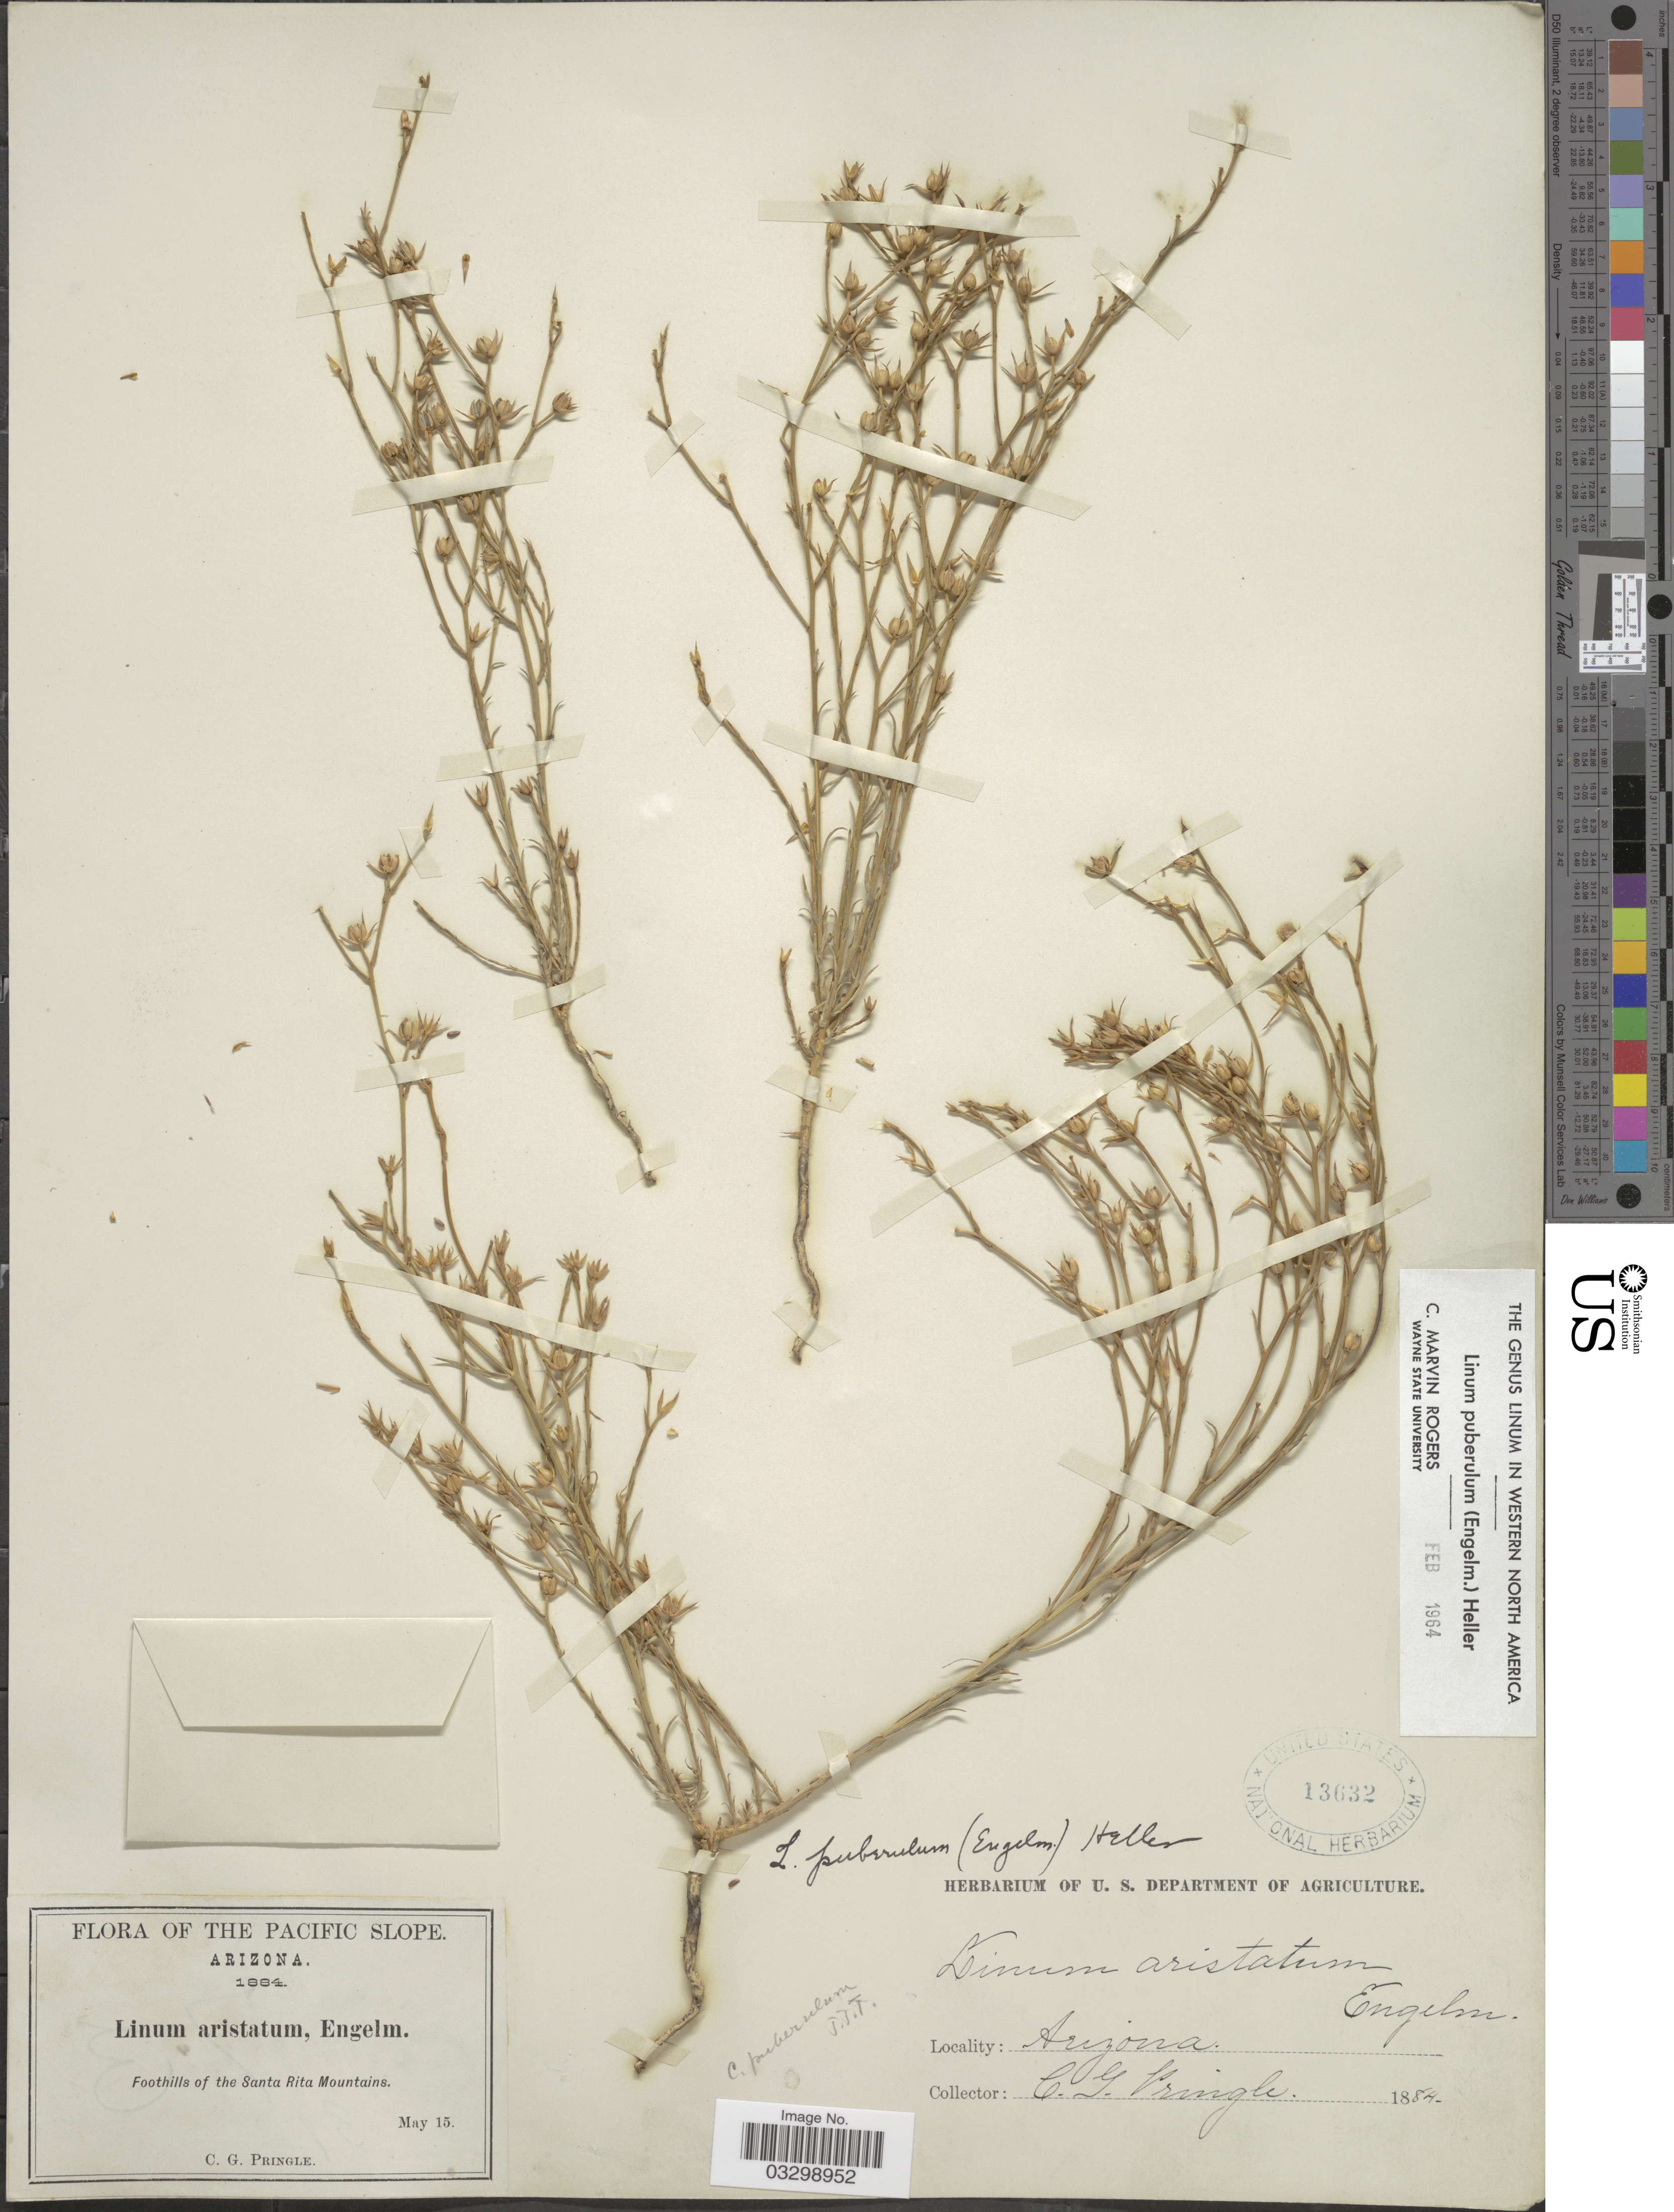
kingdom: Plantae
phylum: Tracheophyta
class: Magnoliopsida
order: Malpighiales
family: Linaceae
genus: Linum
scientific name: Linum puberulum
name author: (Engelm.) A. Heller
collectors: C. G. Pringle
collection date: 1884-05-15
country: United States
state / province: Arizona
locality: The Pacific Slope. Foothills of the Santa Rita Mountains.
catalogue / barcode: US 13632